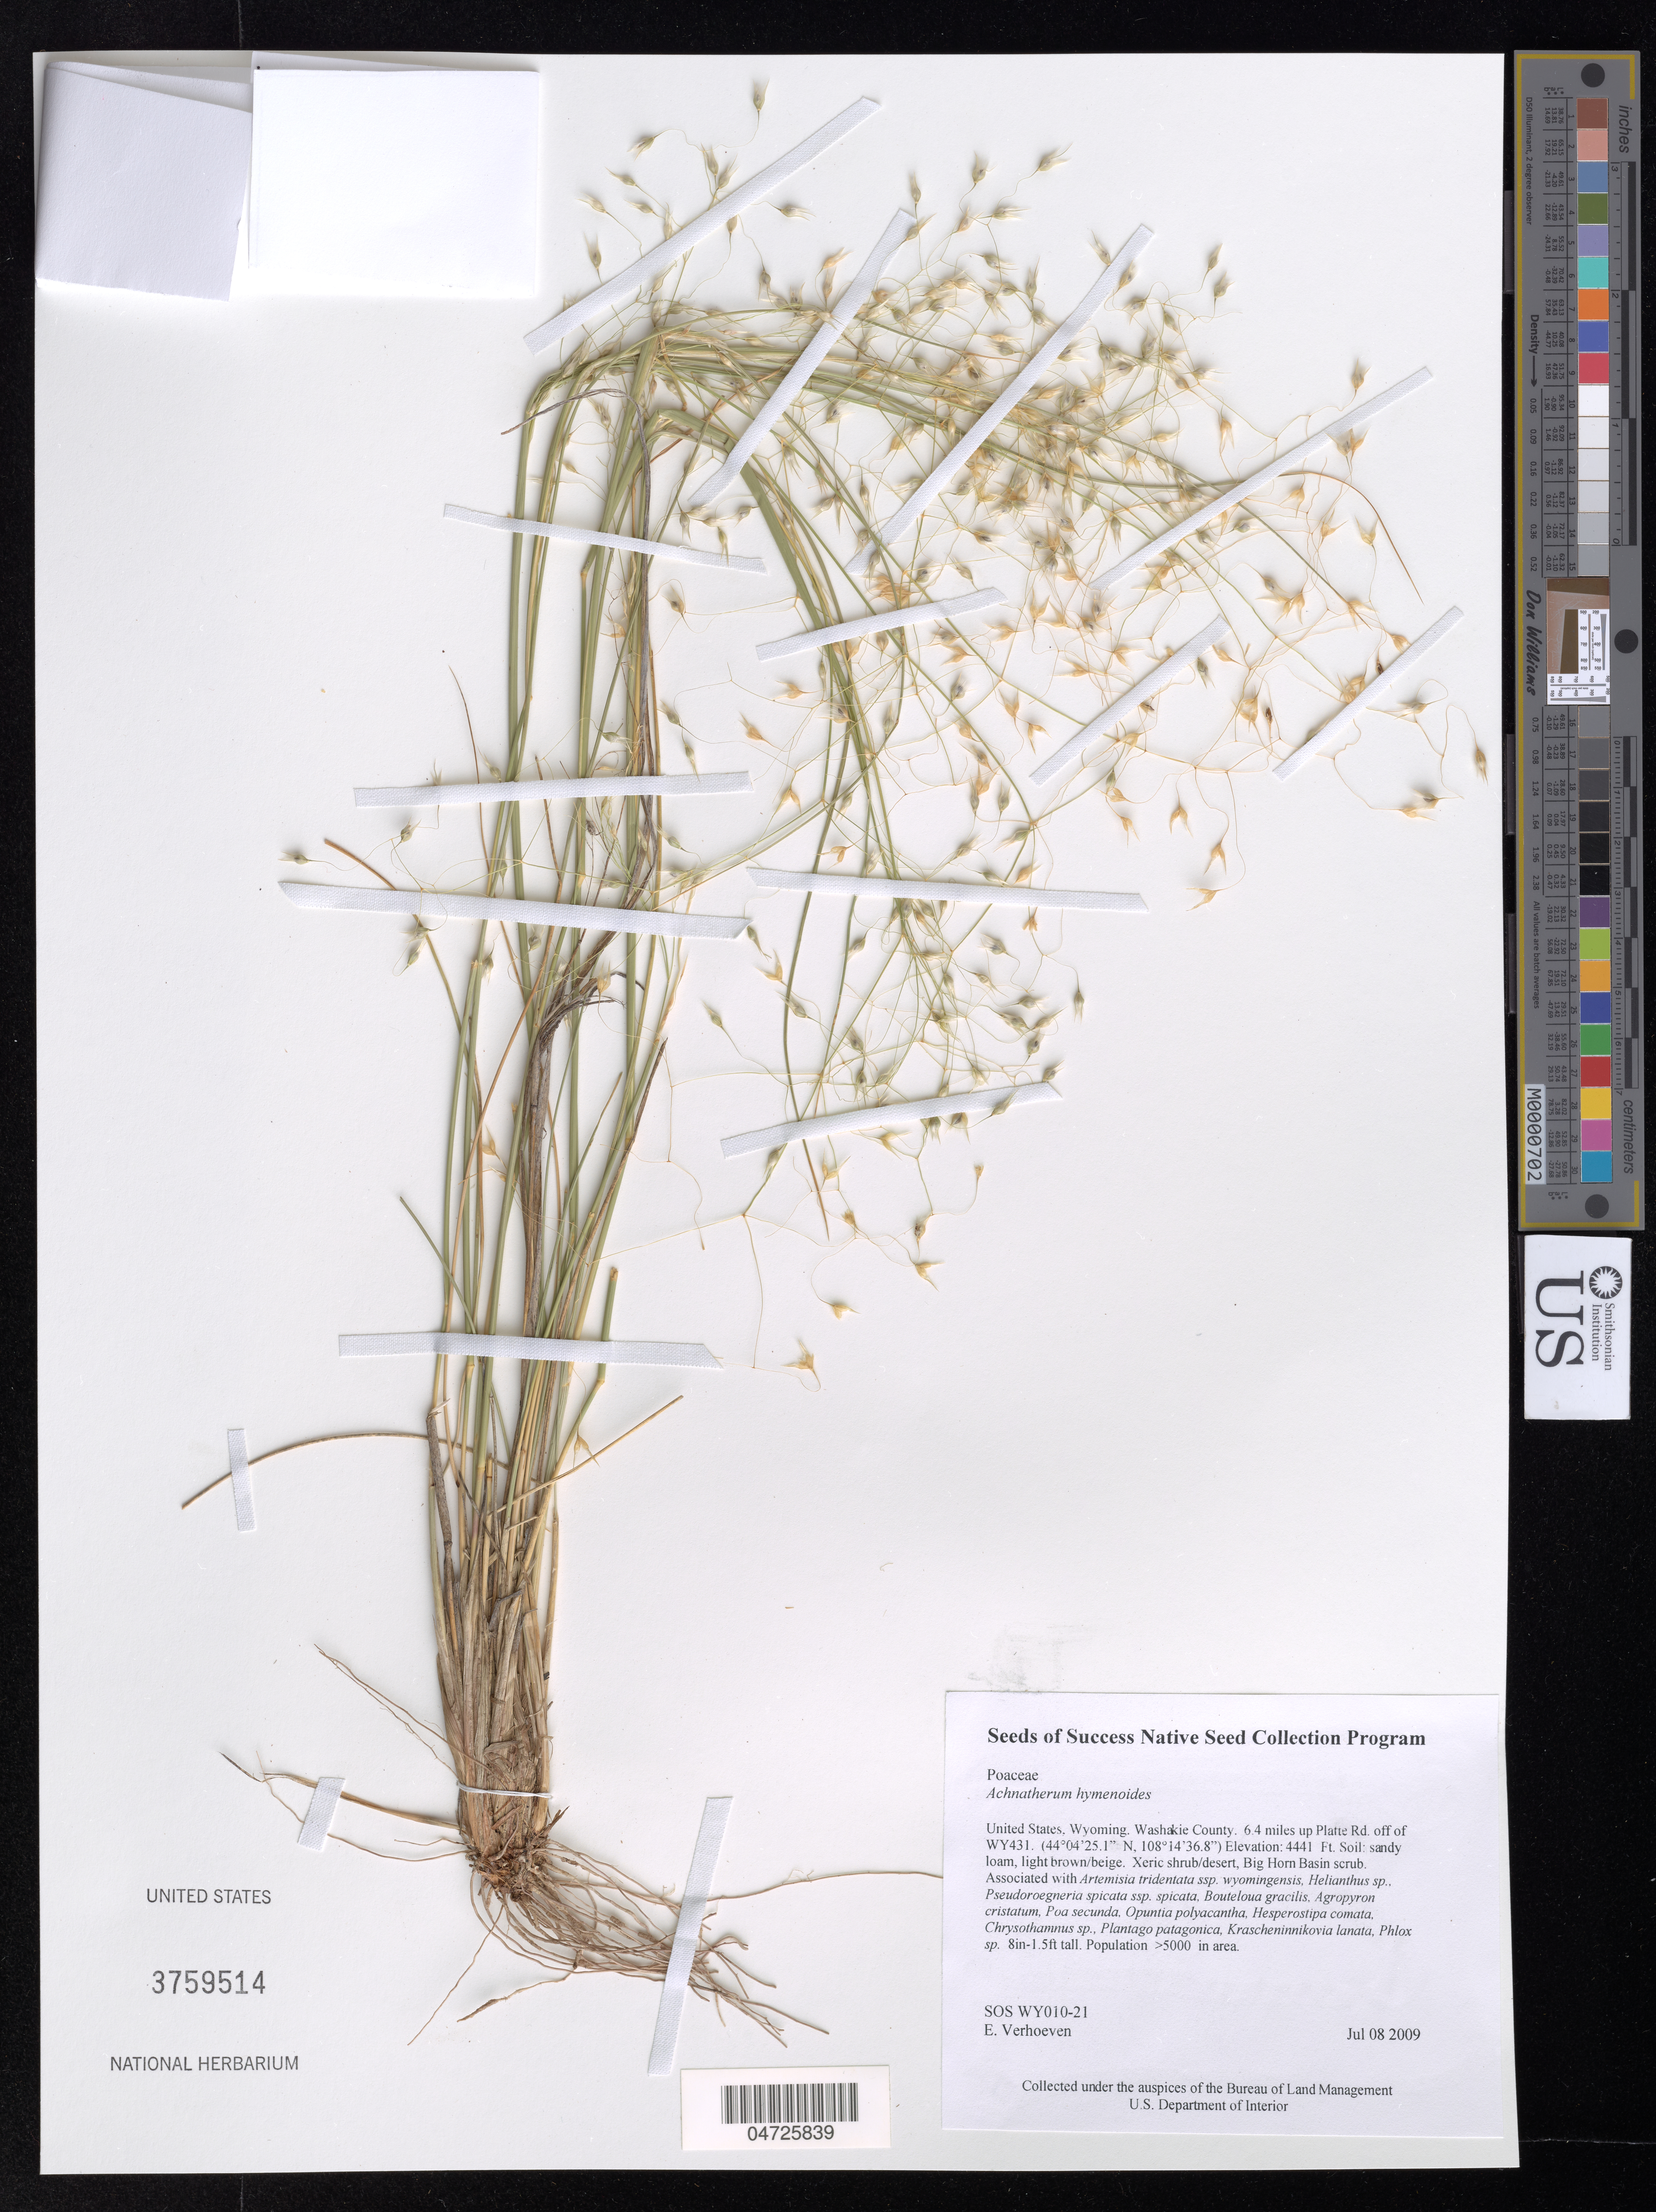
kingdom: Plantae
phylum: Tracheophyta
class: Liliopsida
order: Poales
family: Poaceae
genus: Achnatherum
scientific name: Achnatherum hymenoides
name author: (Roem. & Schult.) Barkworth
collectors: E. Verhoeven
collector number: SOS WY010-21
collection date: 2009-07-08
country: United States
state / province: Wyoming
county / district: Washakie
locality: Washakie County. 6.4 miles up Platte Rd. off of WY 431. Big Horn Basin scrub.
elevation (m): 1354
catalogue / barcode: US 3759514